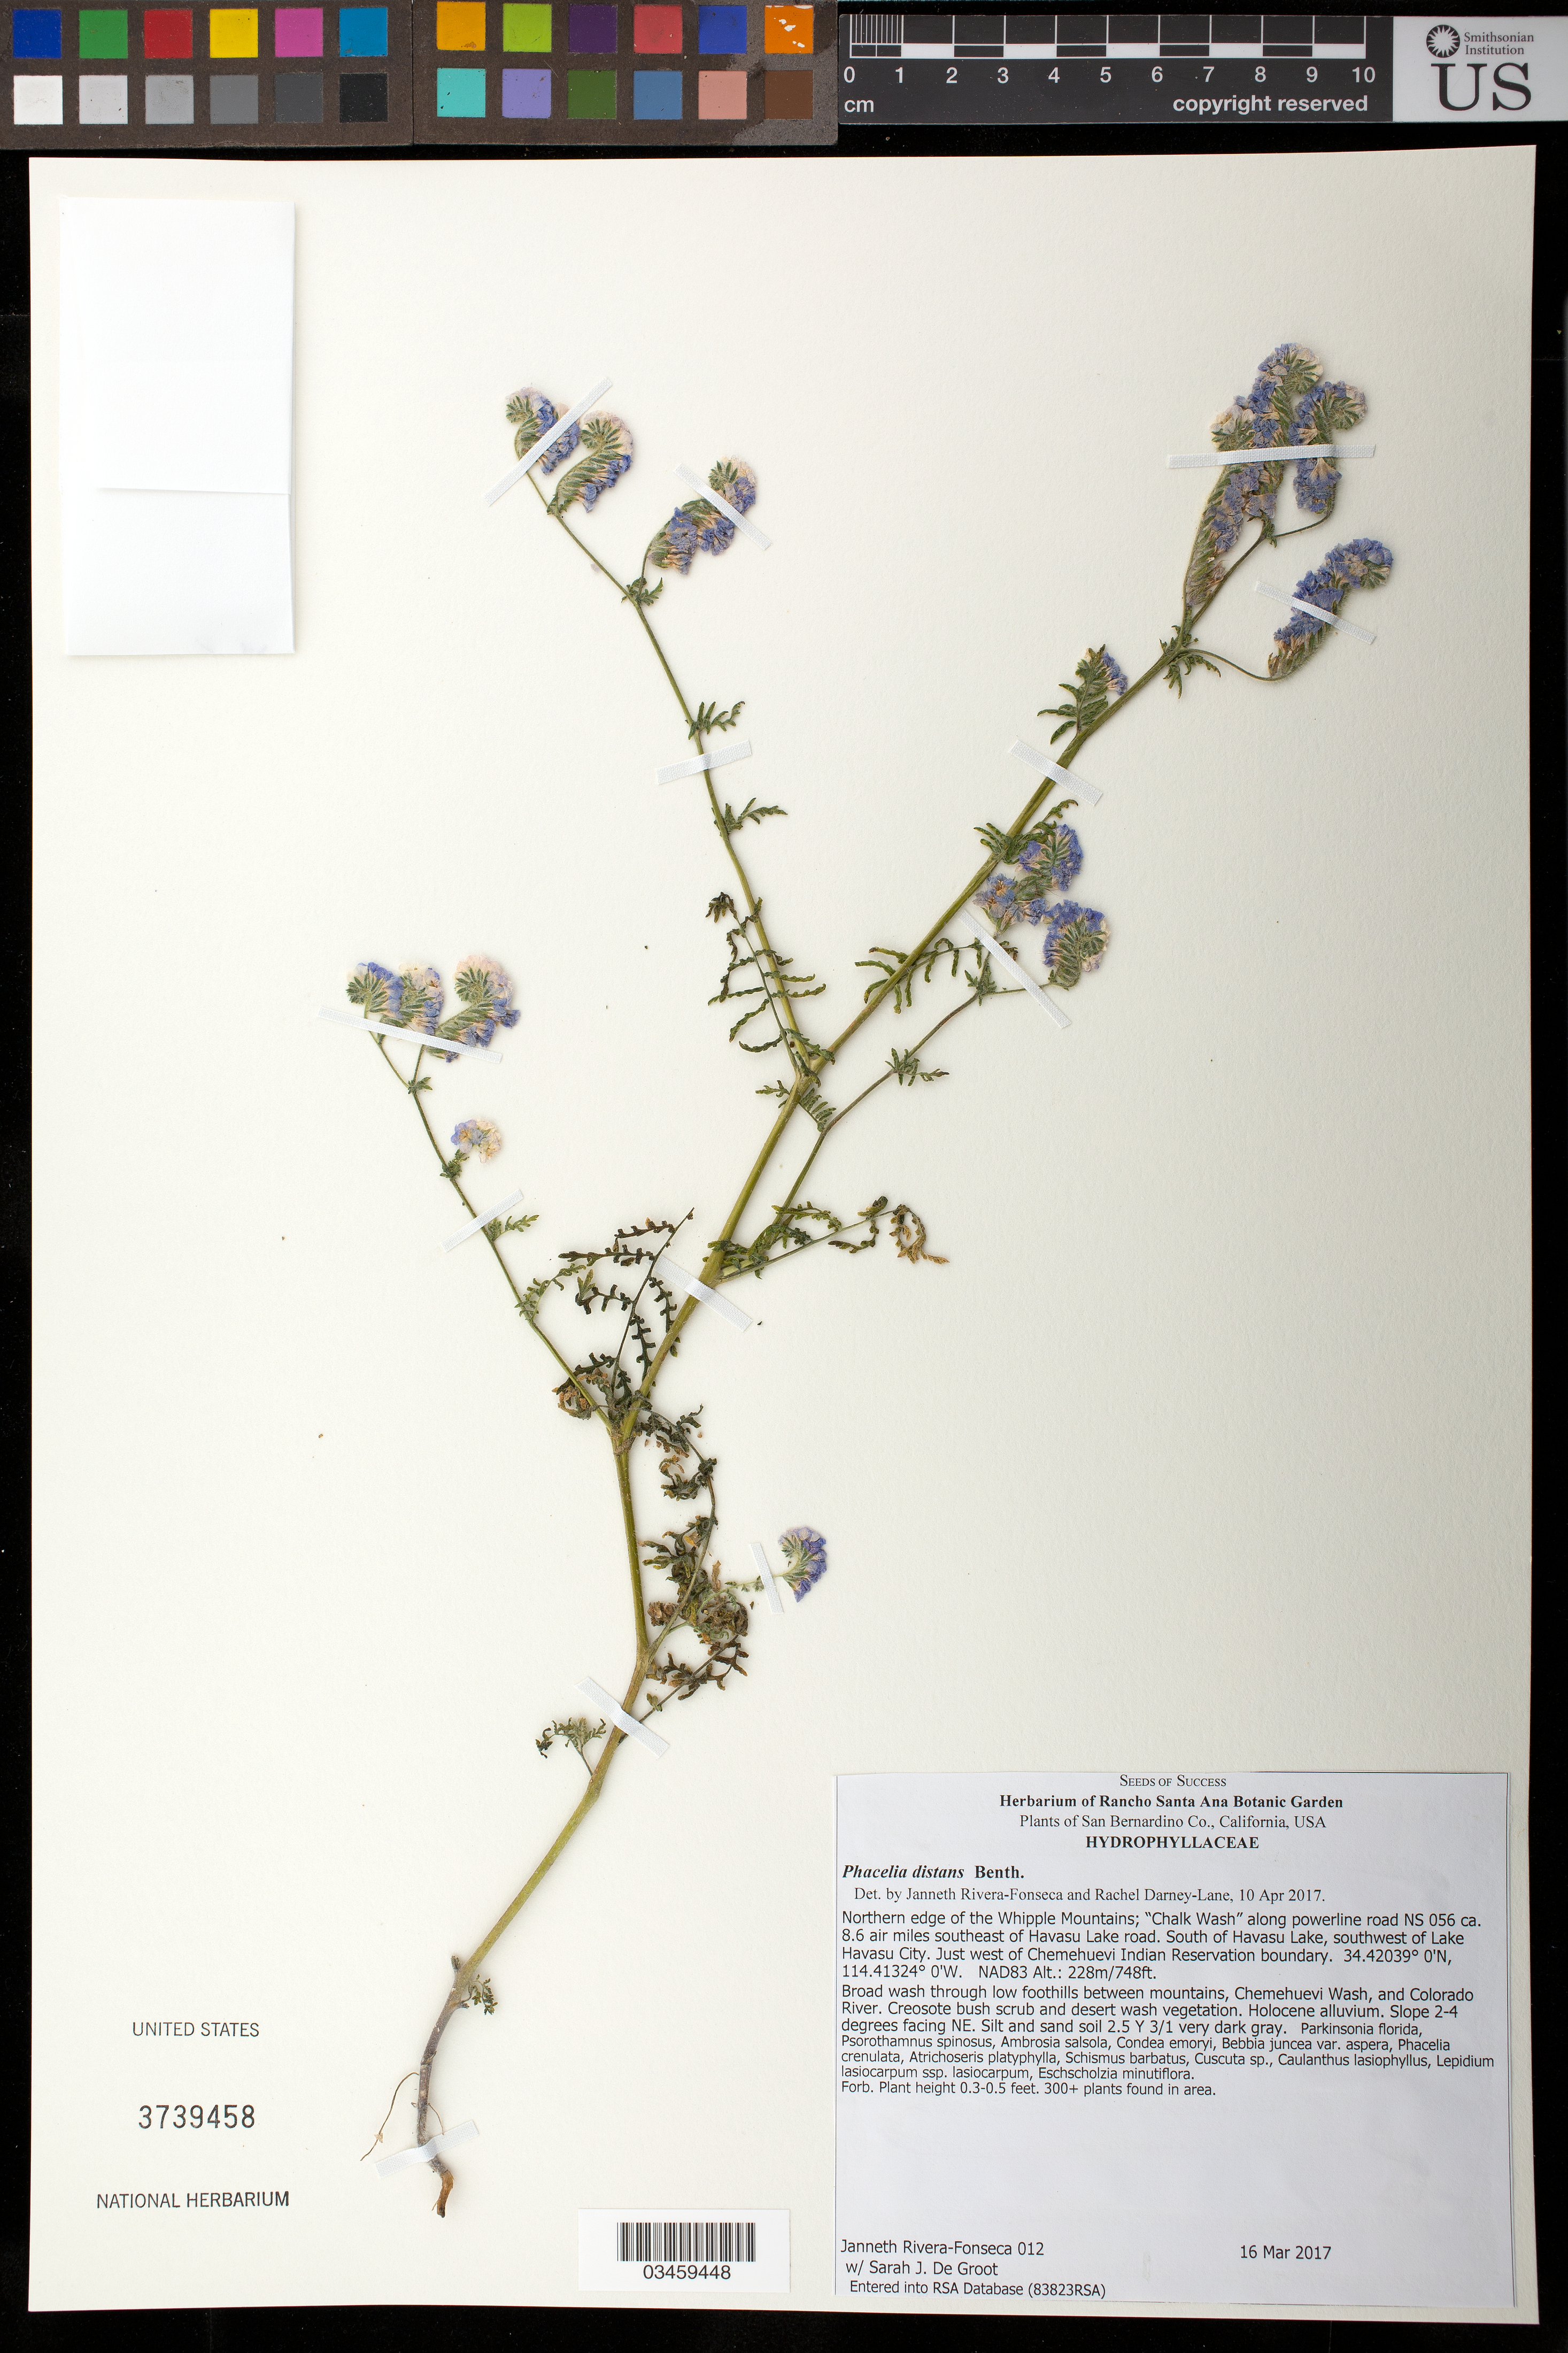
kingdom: Plantae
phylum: Tracheophyta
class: Magnoliopsida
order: Boraginales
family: Hydrophyllaceae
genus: Phacelia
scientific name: Phacelia distans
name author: Benth.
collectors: J. Rivera-Fonseca & S. De Groot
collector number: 012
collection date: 2017-03-16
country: United States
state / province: California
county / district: San Bernardino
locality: Northern edge of Whipple Mts, 8.6 air mi. SE of Havasu Lake Road, SW of Lake Havasu City, W of Chemehuevi Indian Reservation boundary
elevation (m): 228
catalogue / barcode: US 3739458